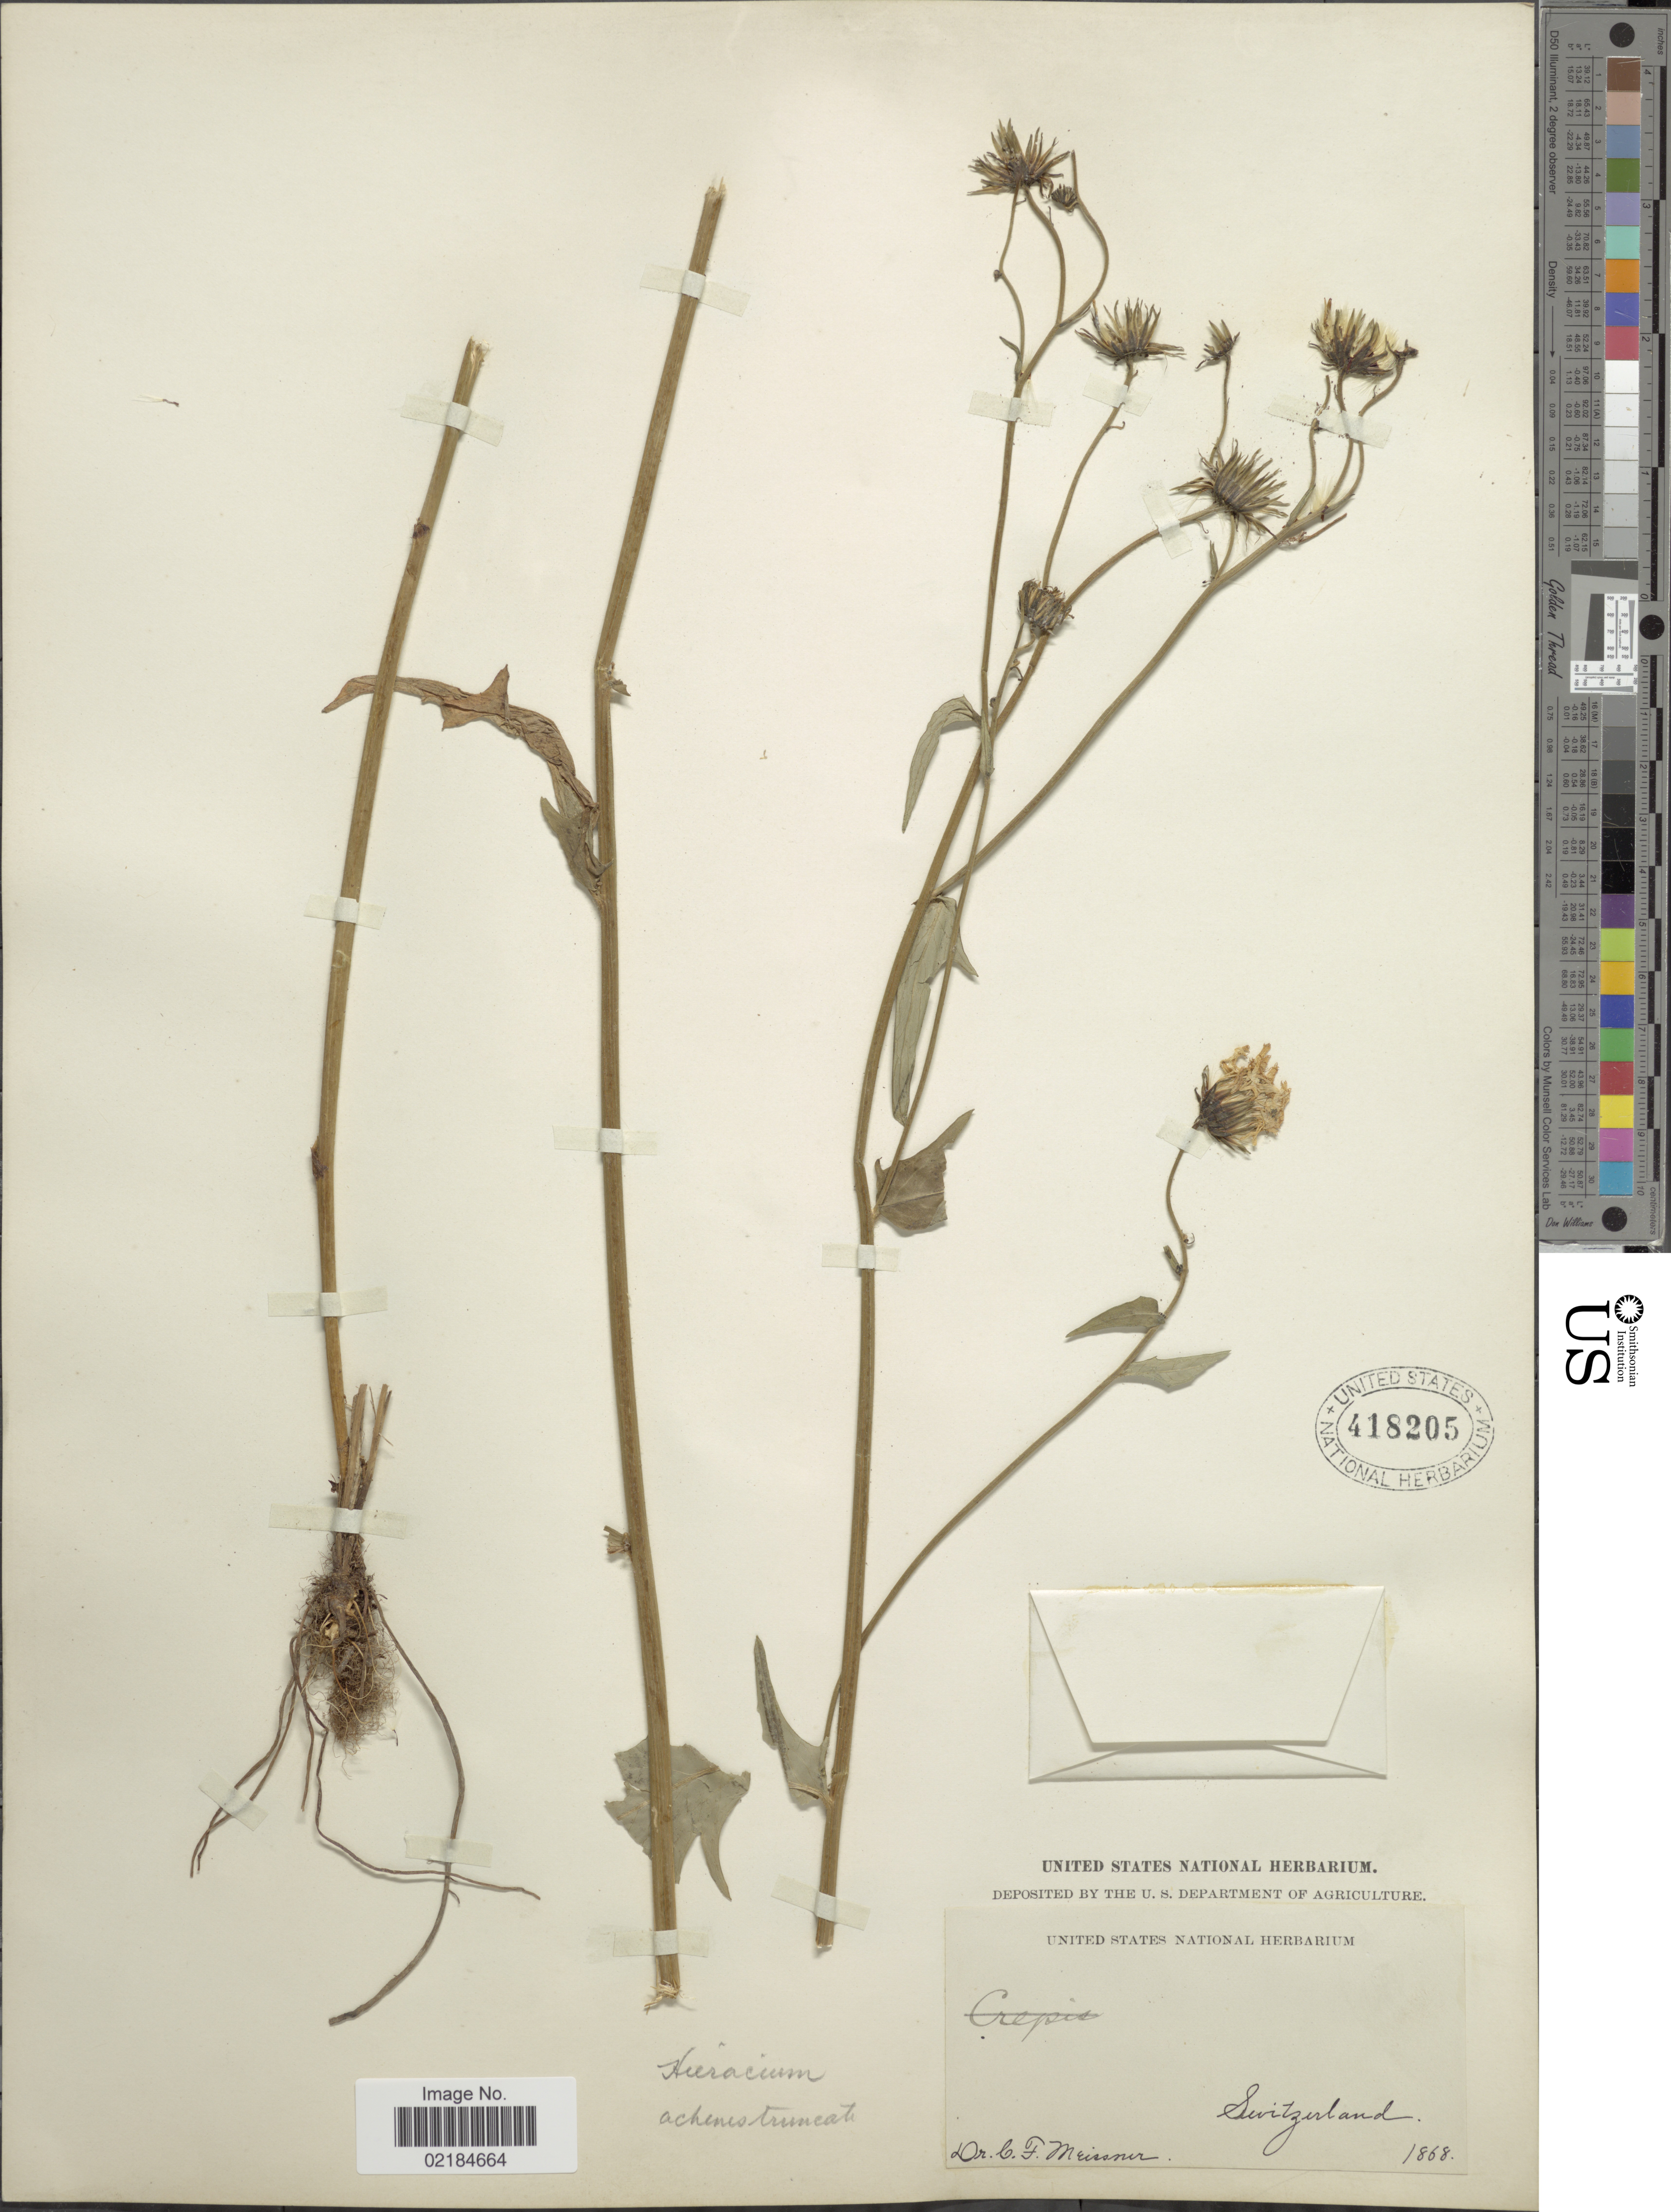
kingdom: Plantae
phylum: Tracheophyta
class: Magnoliopsida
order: Asterales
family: Asteraceae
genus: Hieracium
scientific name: Hieracium repandulare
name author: Druce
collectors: C. D. F. Meisner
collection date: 1868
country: Switzerland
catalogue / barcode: US 418205